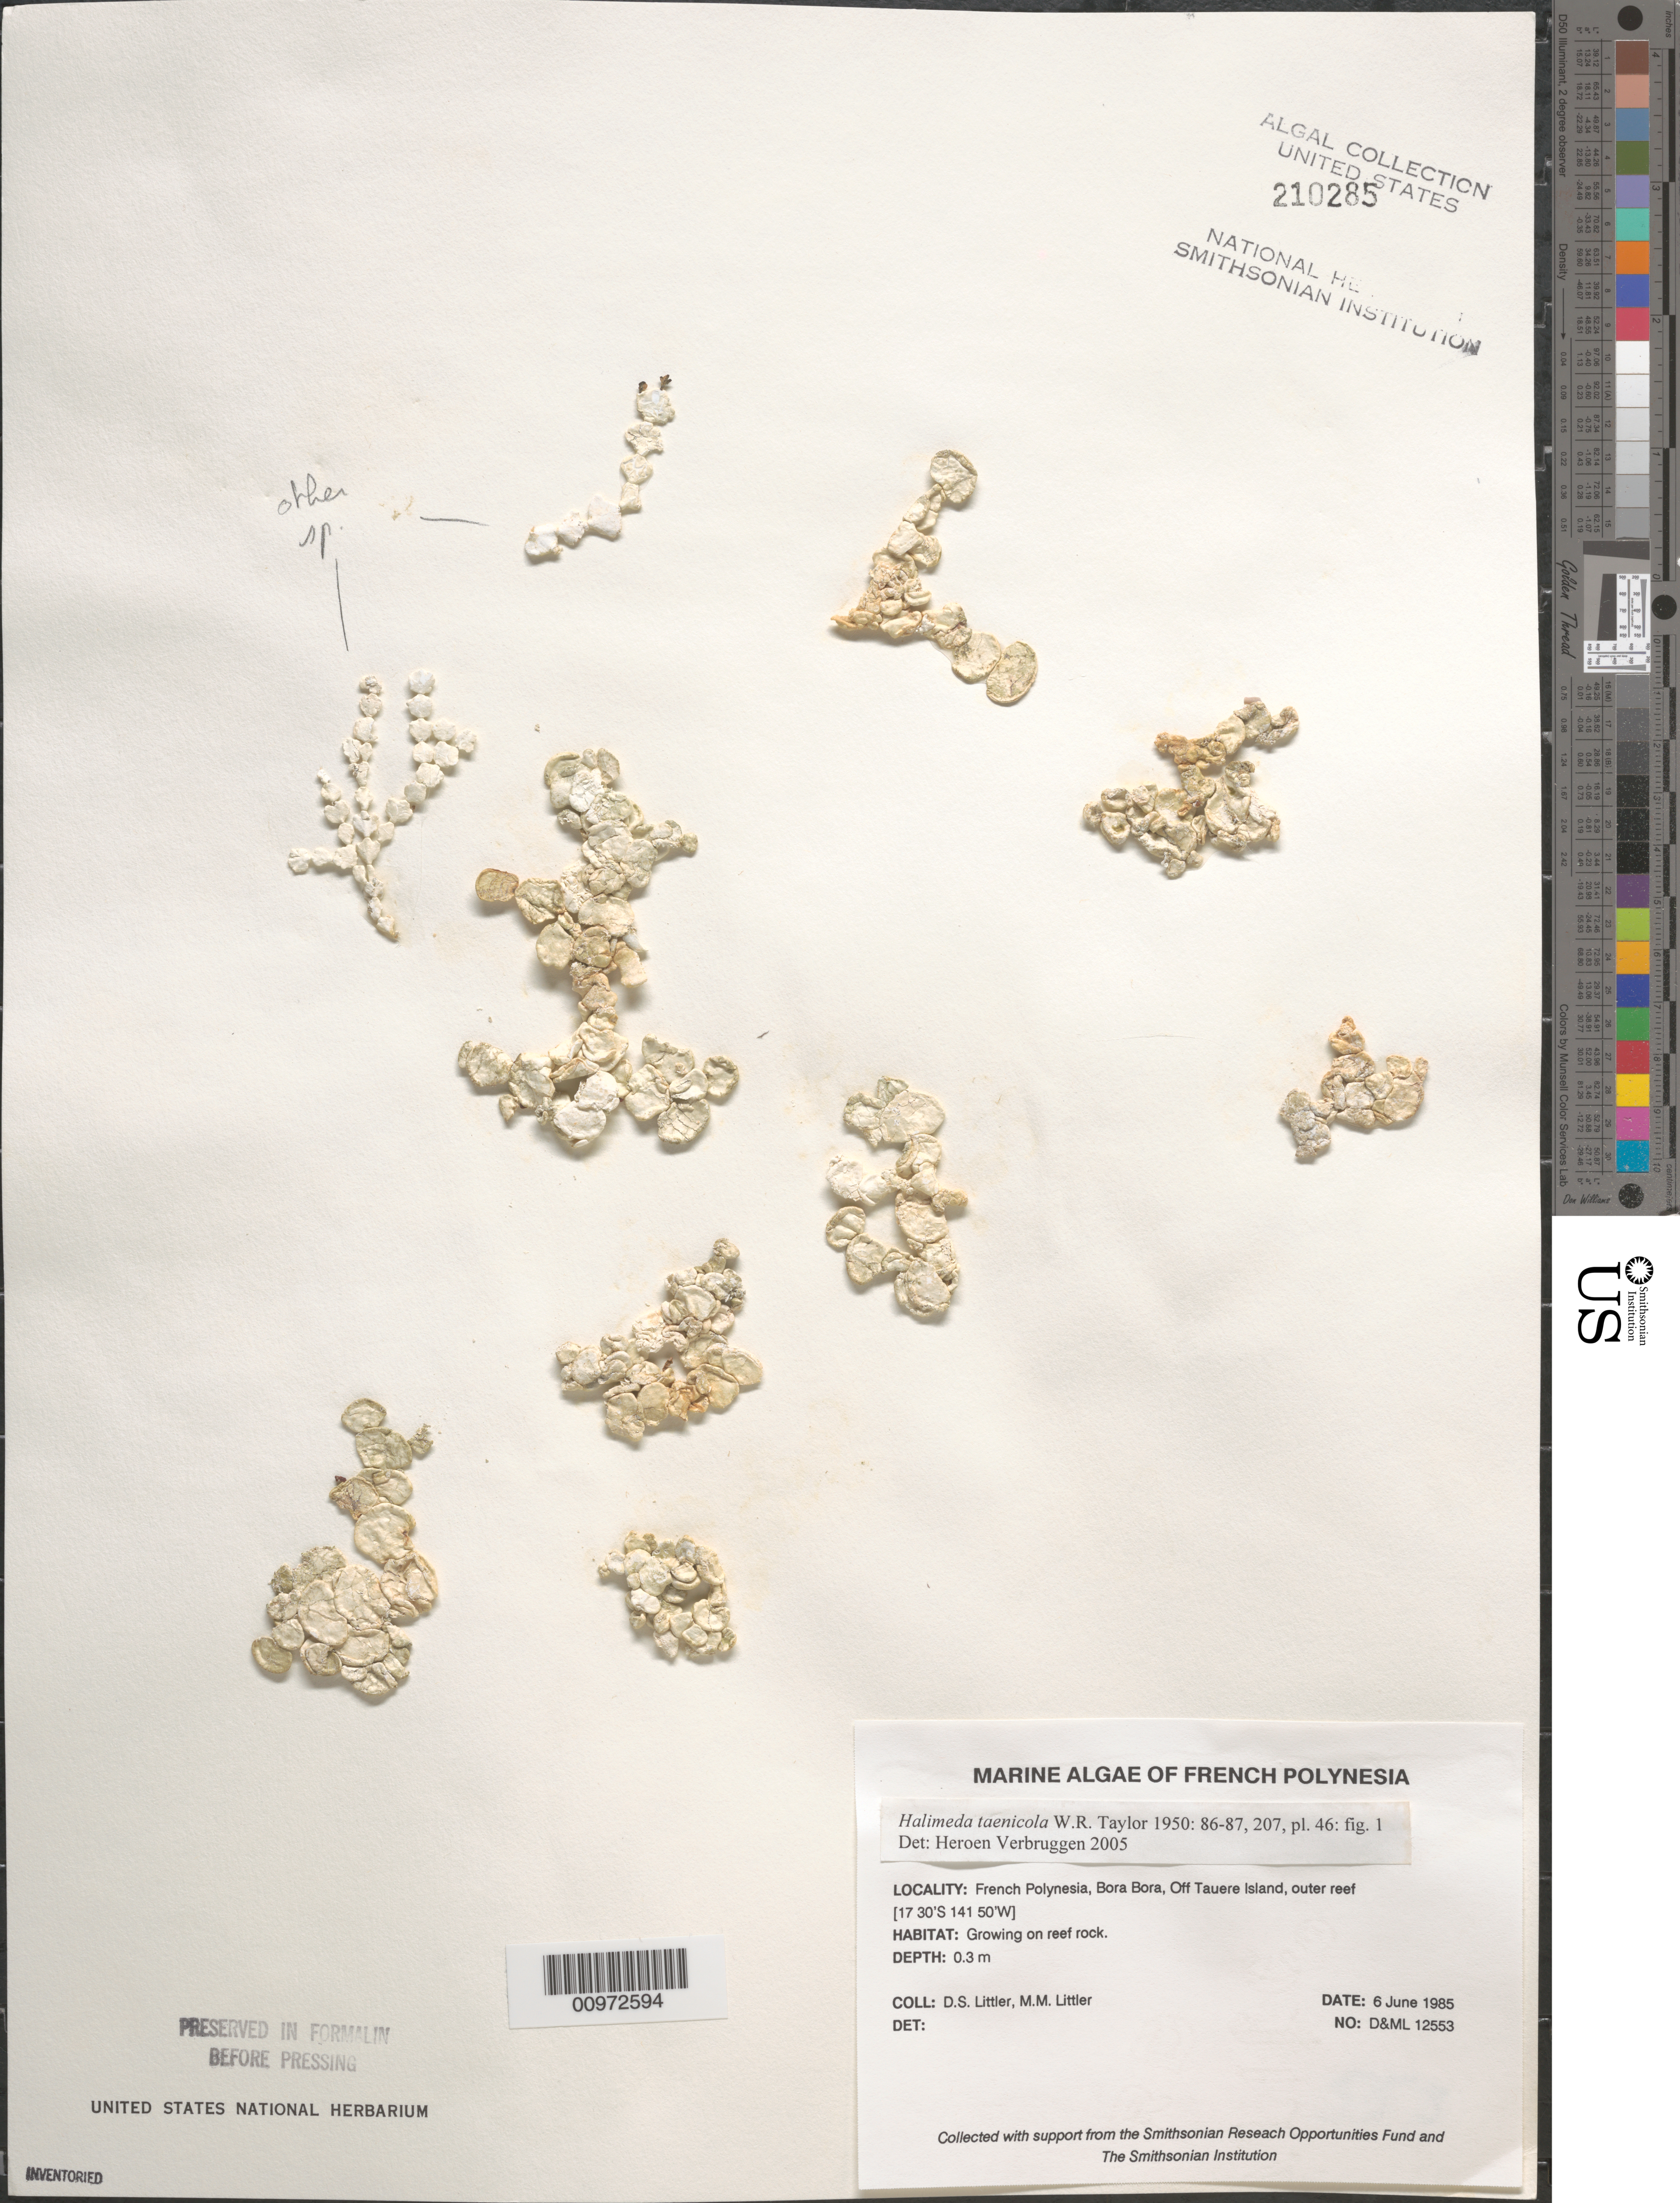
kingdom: Plantae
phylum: Chlorophyta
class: Ulvophyceae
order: Bryopsidales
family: Halimedaceae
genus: Halimeda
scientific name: Halimeda taenicola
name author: W.R. Taylor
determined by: Verbruggen, H.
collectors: D. S. Littler & M. M. Littler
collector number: D&ML 12553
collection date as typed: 06 Jun 1985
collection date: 1985-06-06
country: French Polynesia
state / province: Iles Sous-le-Vent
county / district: Bora Bora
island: Bora Bora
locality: Off Tauere Island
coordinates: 17 30'S, 141 50'W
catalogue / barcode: US 210285